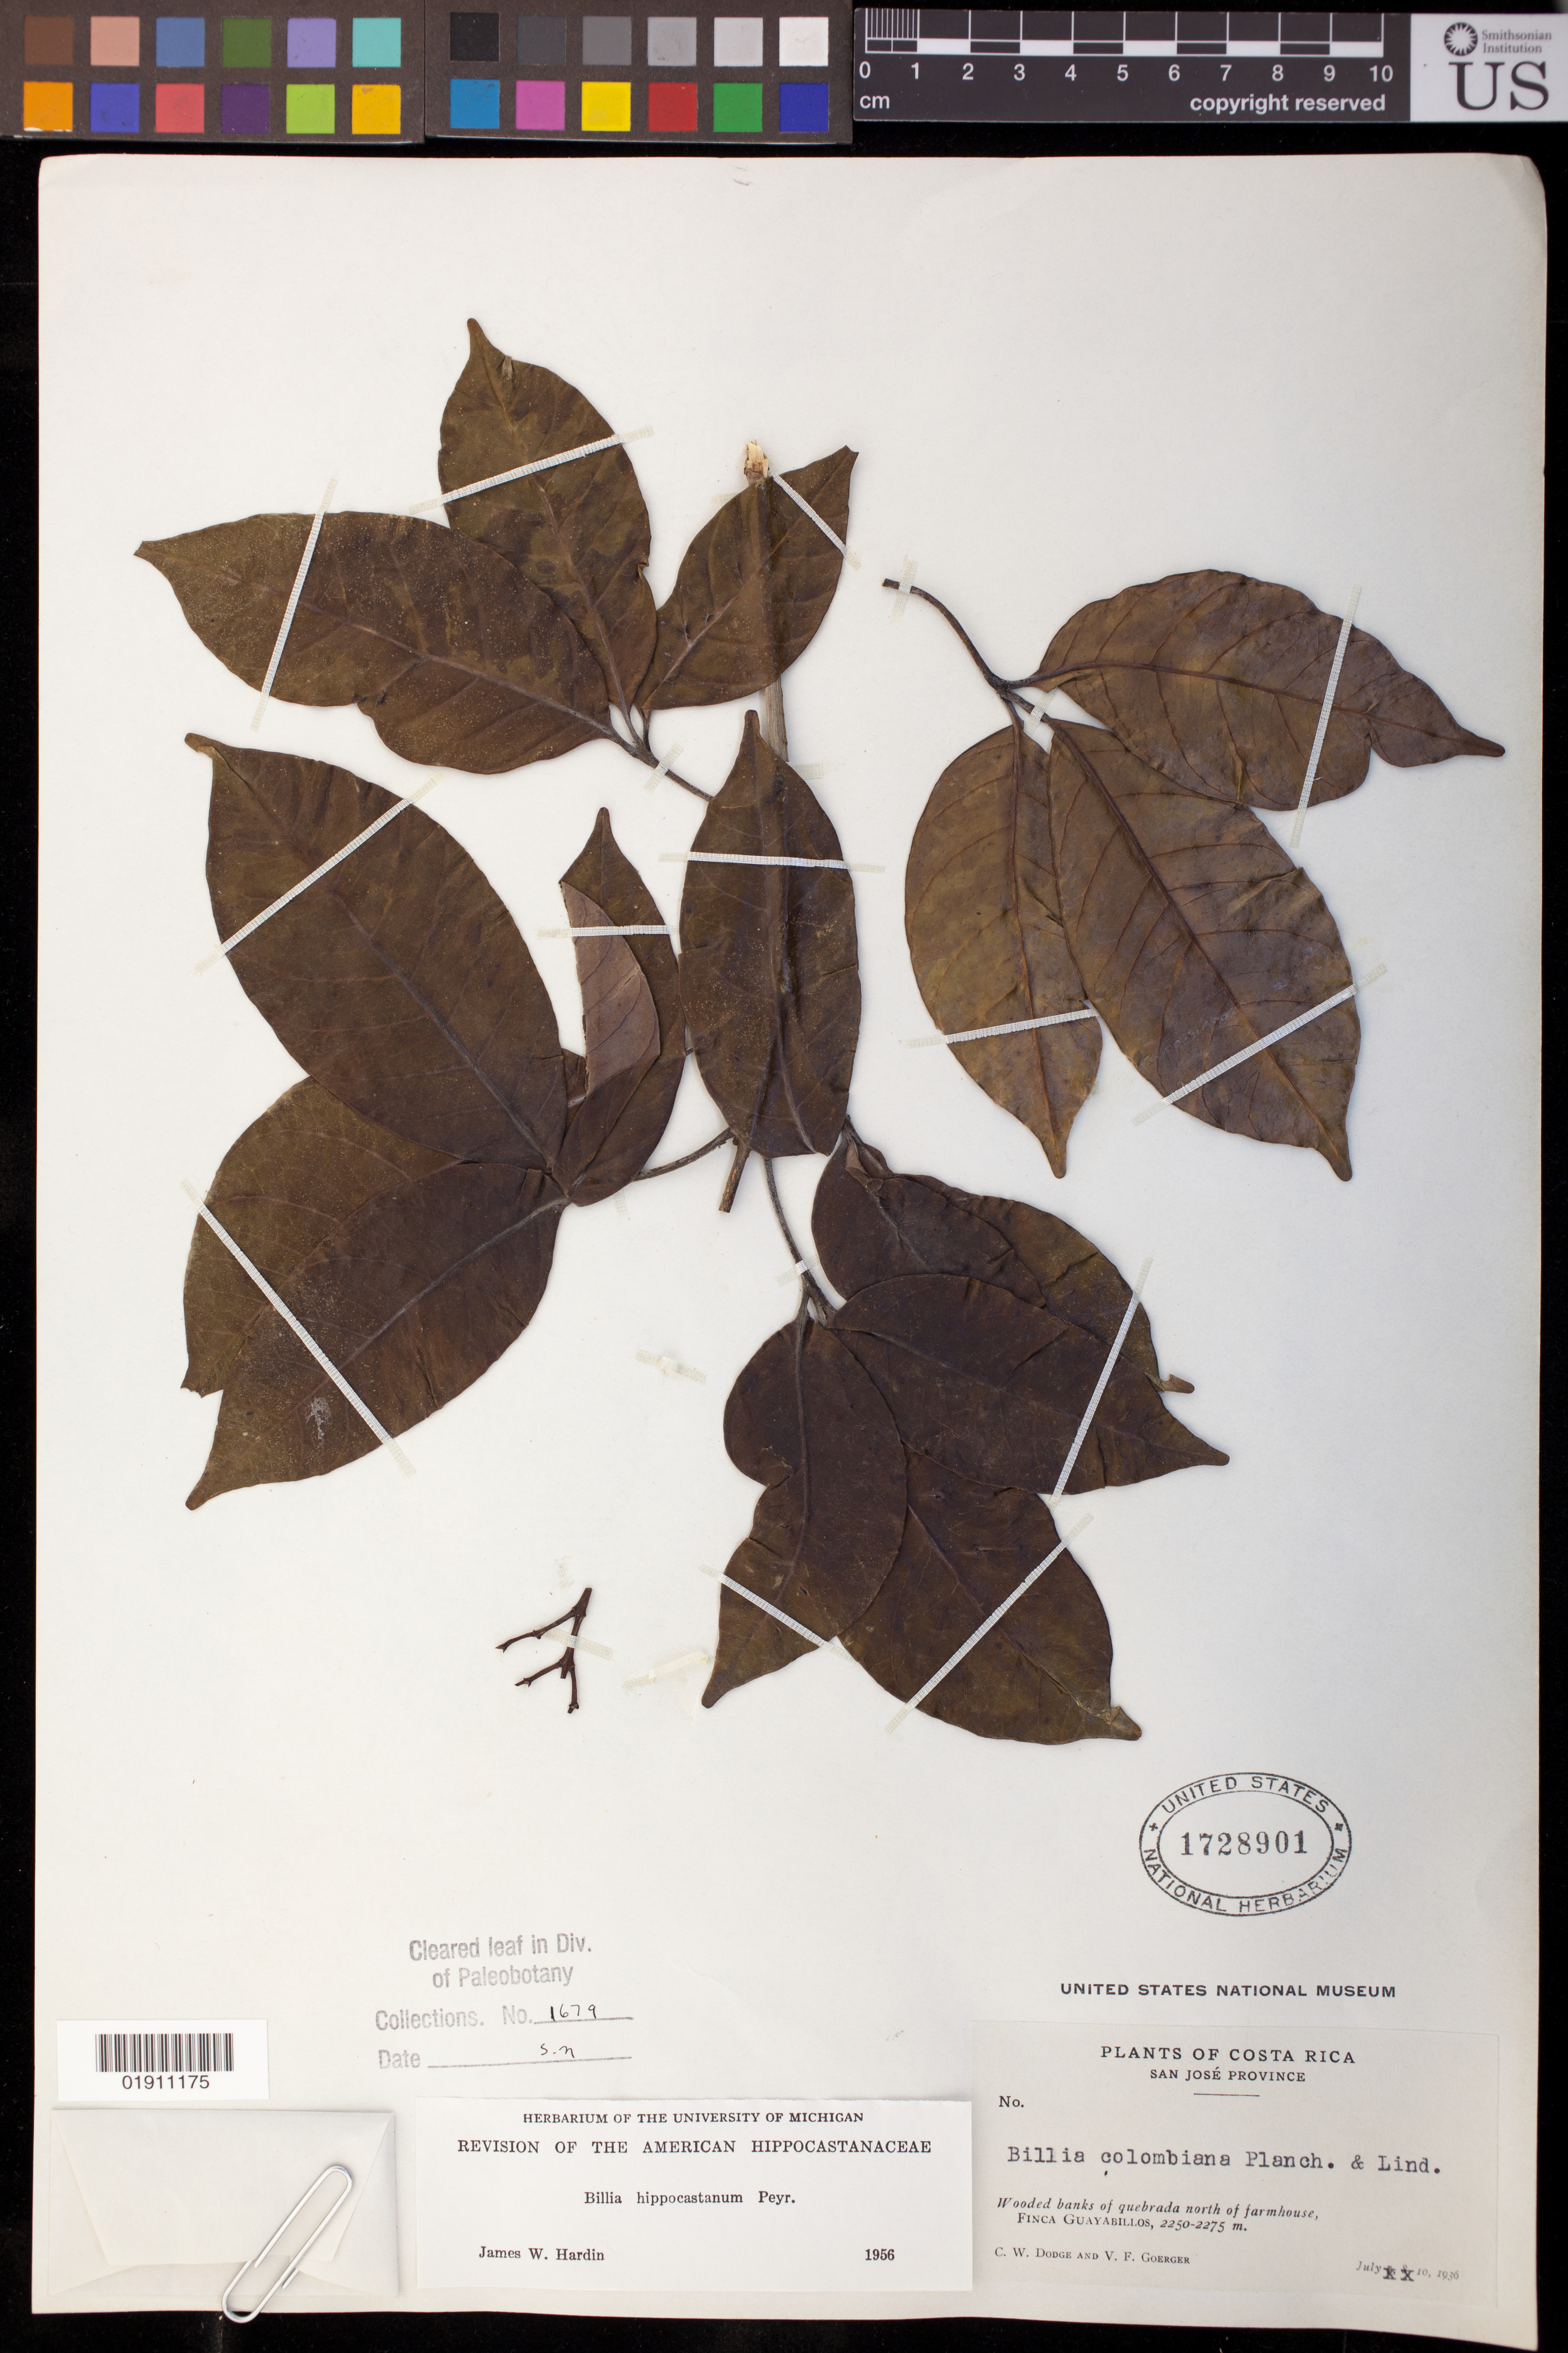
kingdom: Plantae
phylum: Tracheophyta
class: Magnoliopsida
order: Sapindales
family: Sapindaceae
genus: Billia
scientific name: Billia hippocastanum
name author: Peyr.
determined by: Hardin, J. W.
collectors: C. Dodge & V. Goerger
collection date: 1936-07-10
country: Costa Rica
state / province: San José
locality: Wooded banks of quebrada north of farmhouse, Finca Guayabillos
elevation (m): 2250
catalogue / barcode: US 1728901